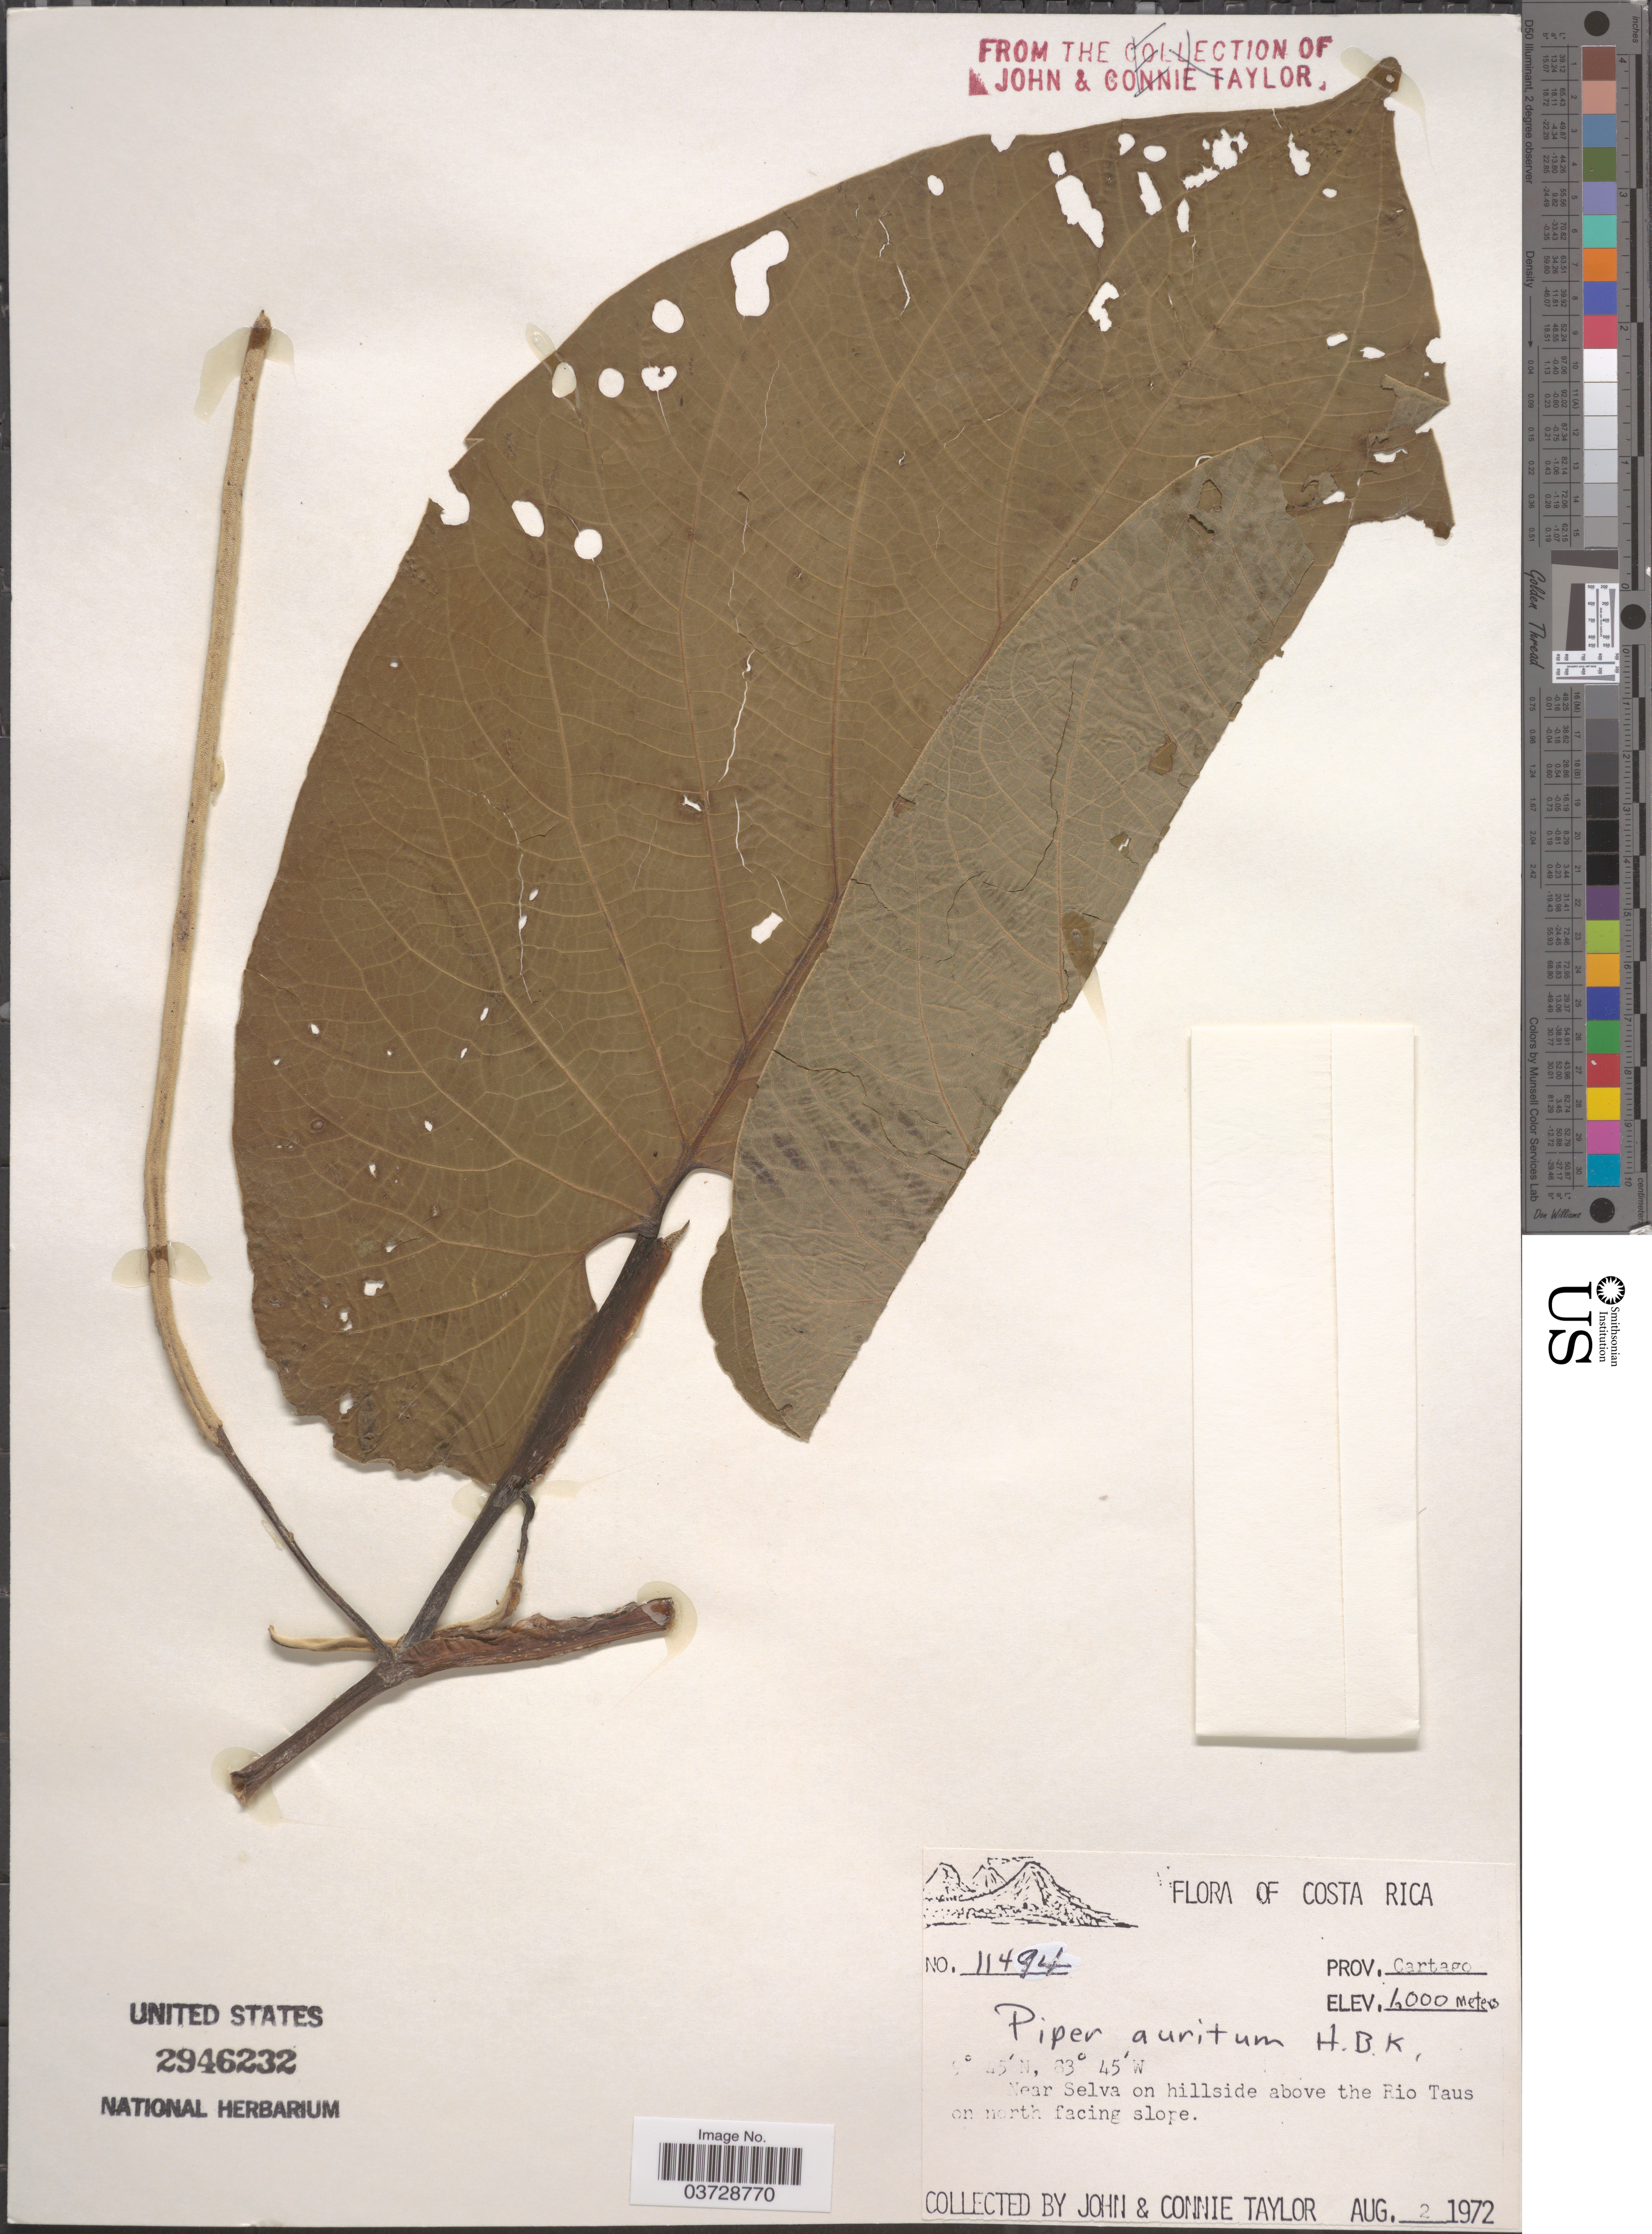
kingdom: Plantae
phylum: Tracheophyta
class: Magnoliopsida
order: Piperales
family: Piperaceae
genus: Piper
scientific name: Piper auritum var. amplifolium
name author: C. DC.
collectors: J. Taylor & C. Taylor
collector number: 11494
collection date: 1972-08-02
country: Costa Rica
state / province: Cartago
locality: Near Selva on hillside above the Rio Taus on north facing slope.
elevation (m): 1000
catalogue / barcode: US 2946232